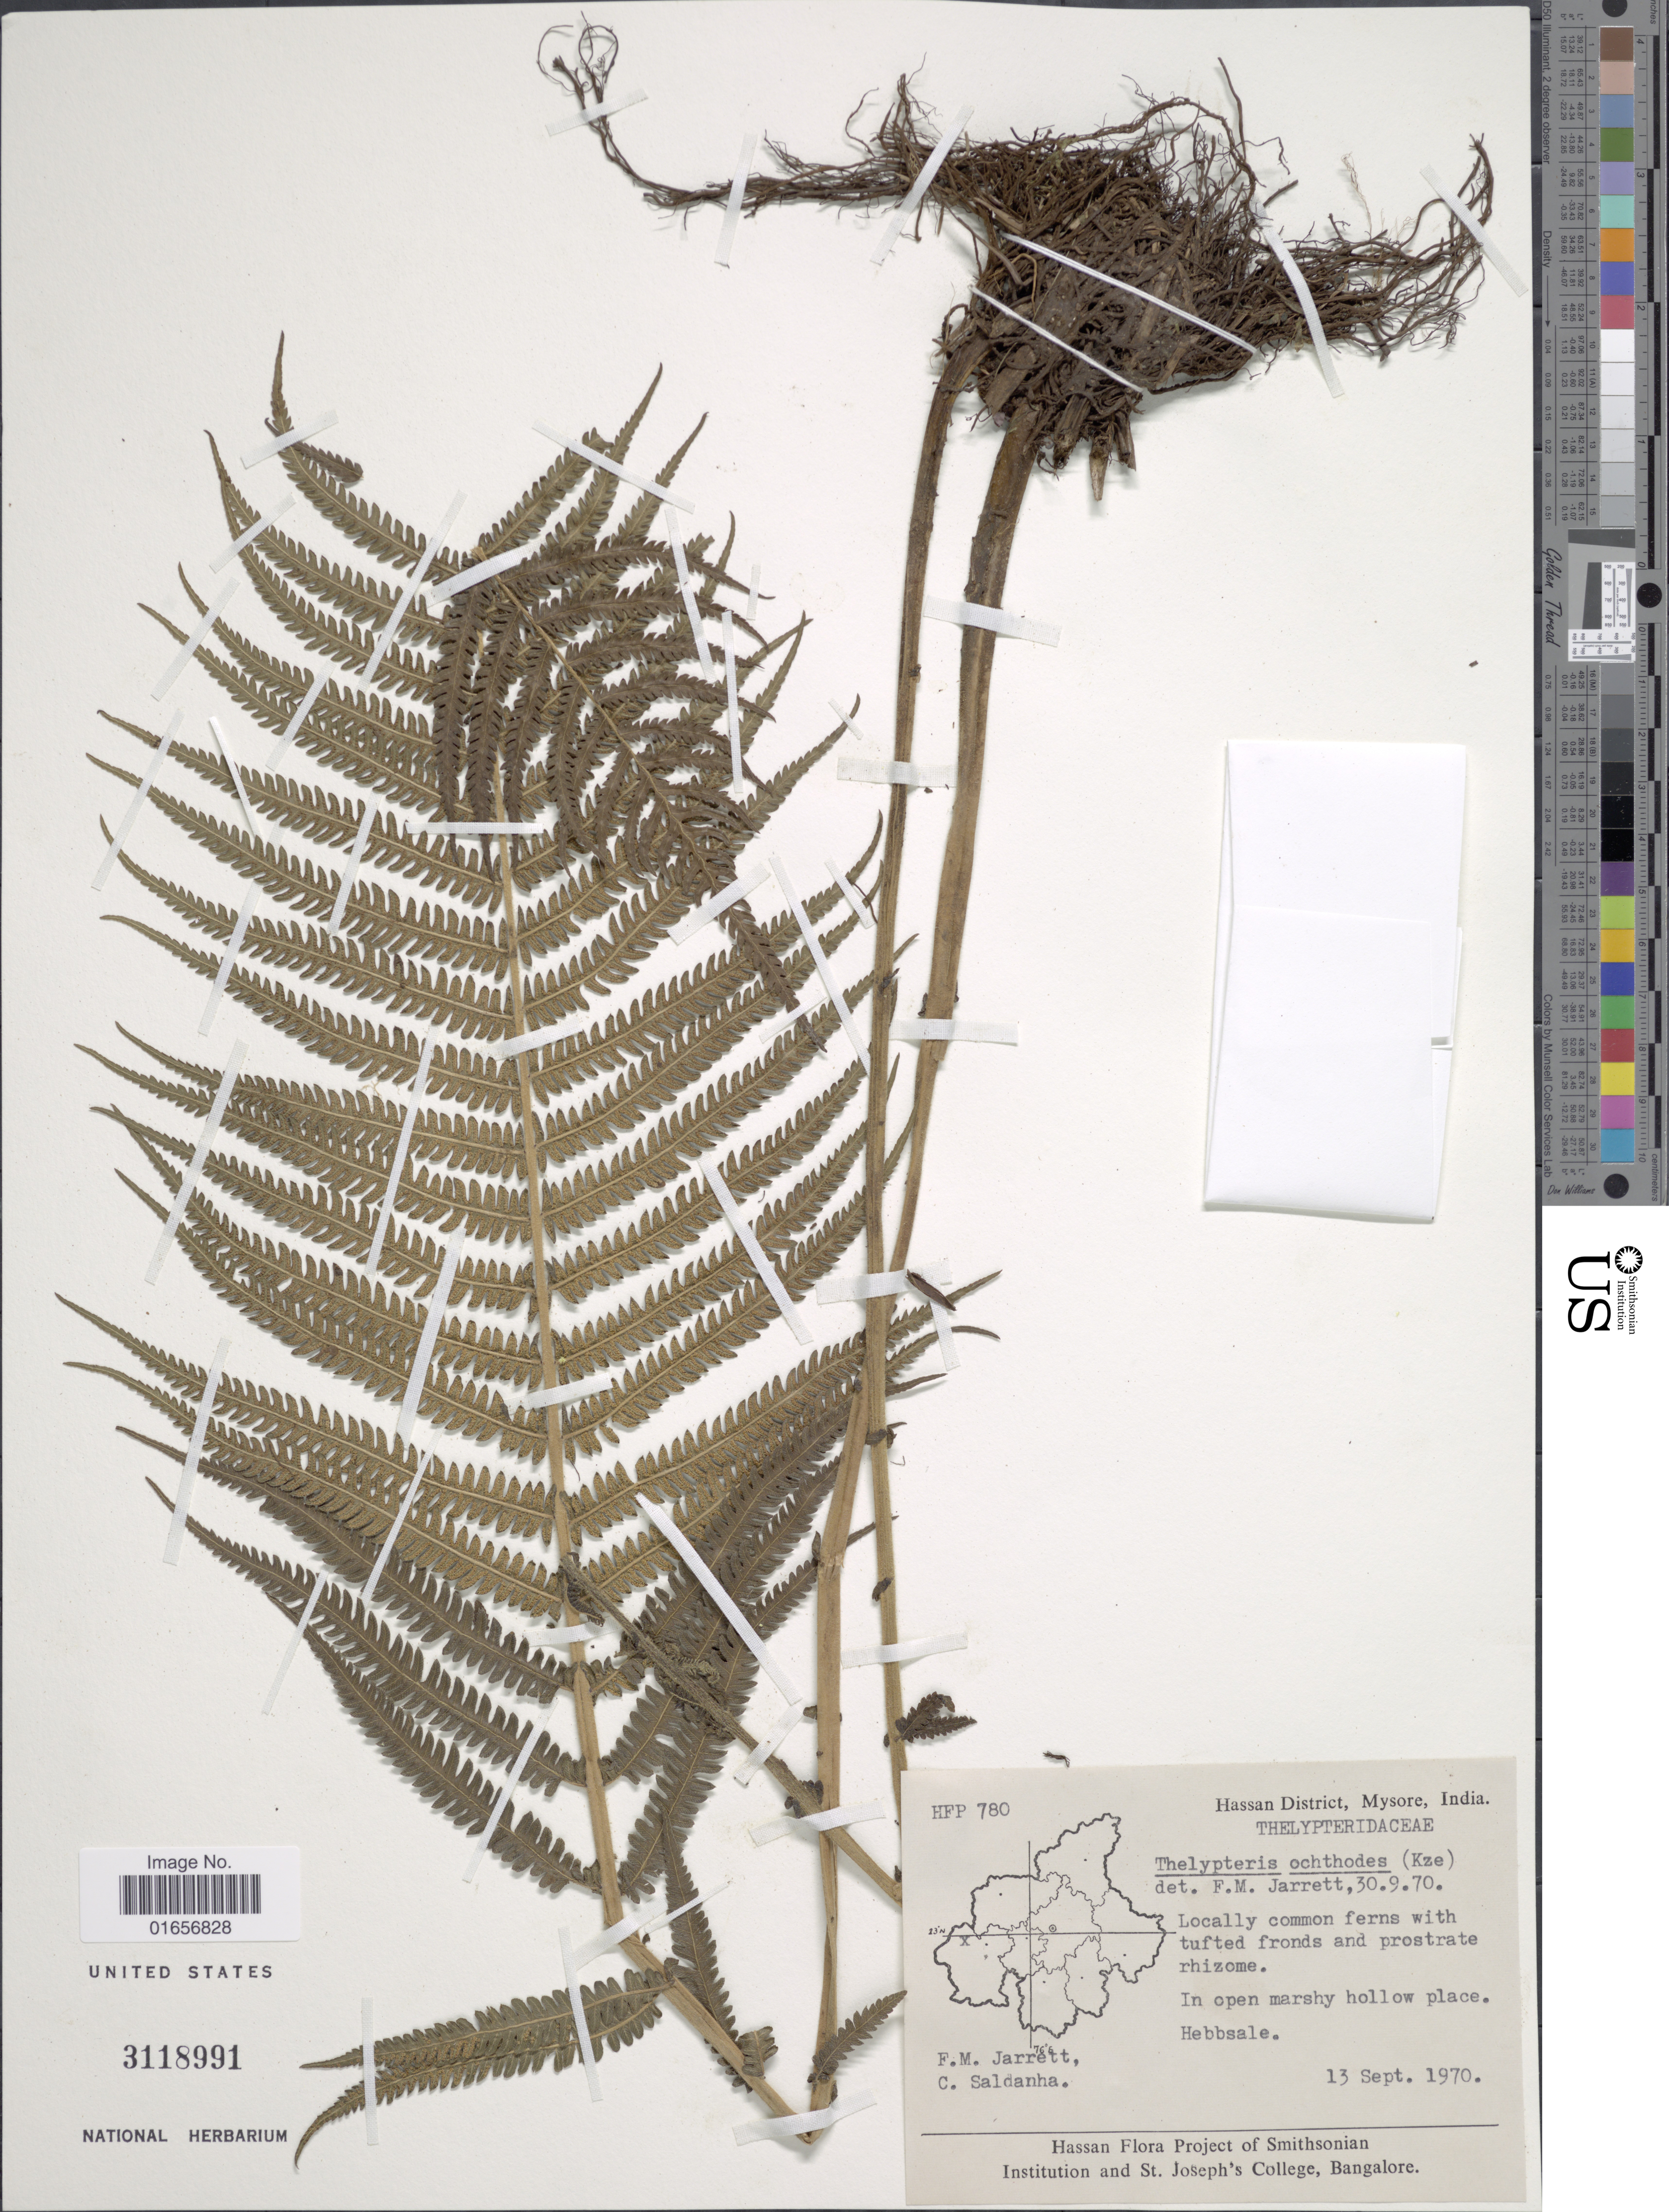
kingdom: Plantae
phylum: Tracheophyta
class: Polypodiopsida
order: Polypodiales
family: Thelypteridaceae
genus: Pseudocyclosorus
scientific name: Pseudocyclosorus ochthodes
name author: (Kunze) Holttum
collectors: F. M. Jarrett & C. Saldanha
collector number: HFP 780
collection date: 1970-09-13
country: India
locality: Hassan District, Mysore, Hebbsale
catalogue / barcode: US 3118991